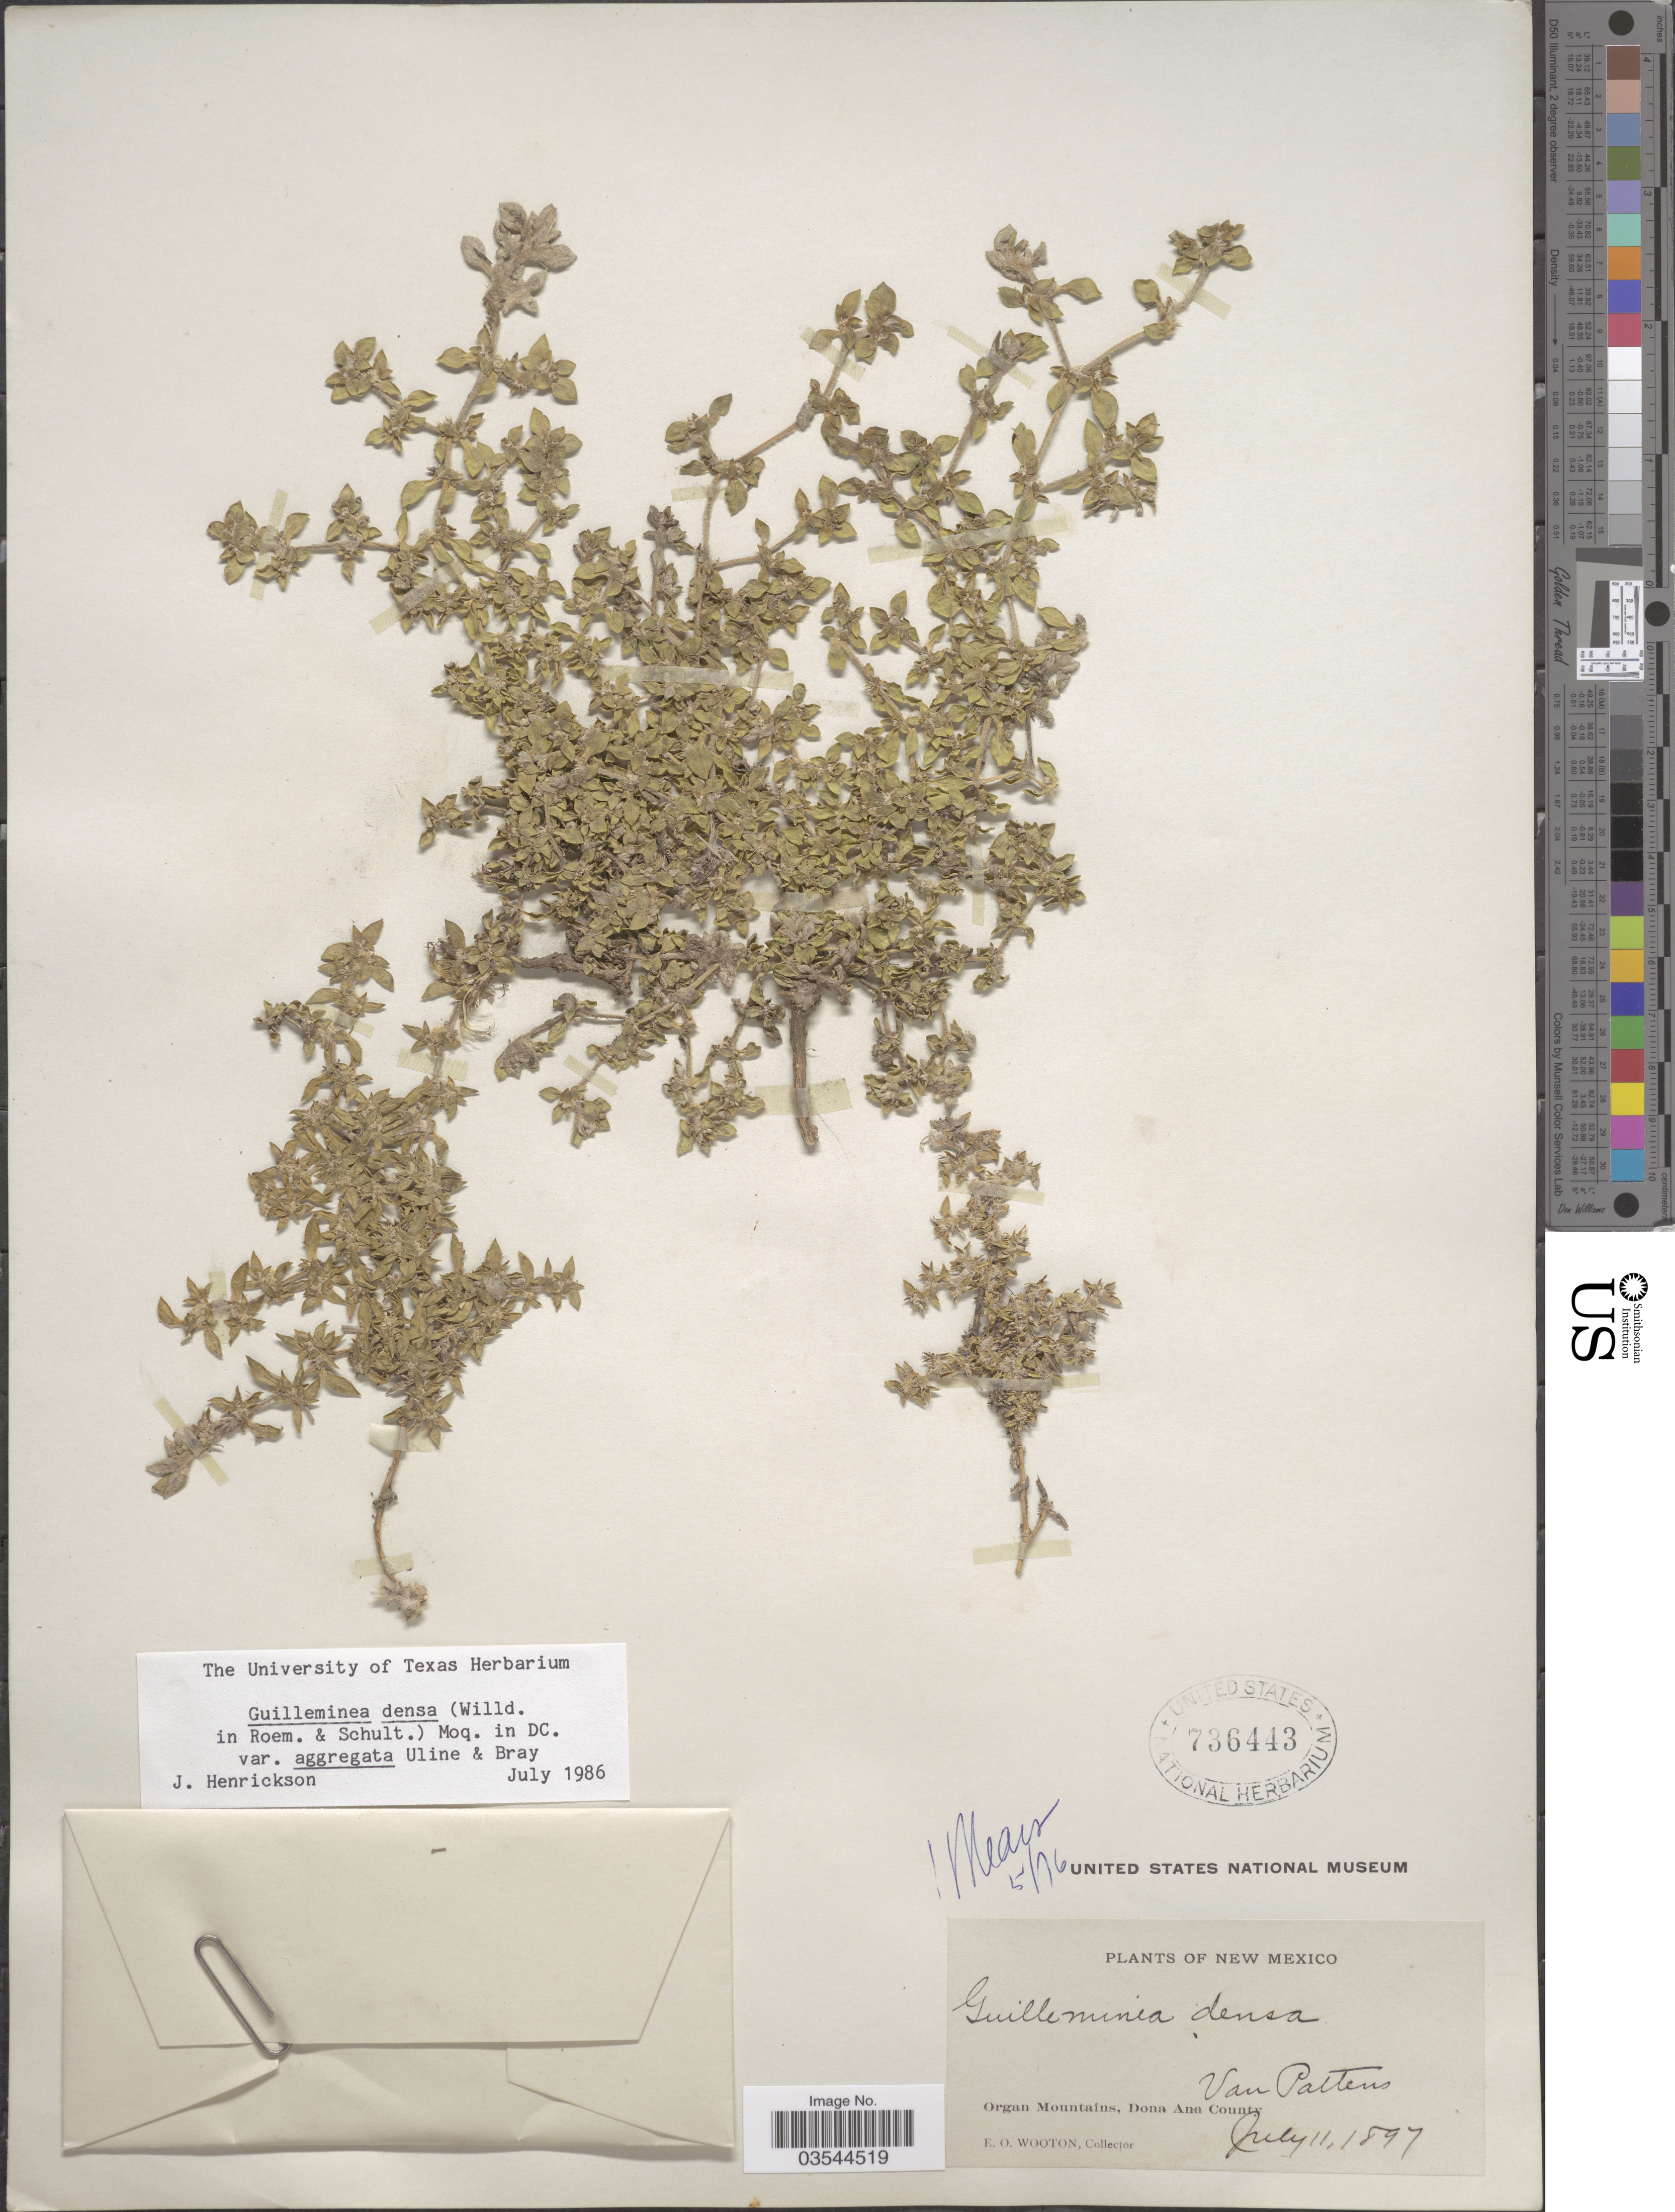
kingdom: Plantae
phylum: Tracheophyta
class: Magnoliopsida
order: Caryophyllales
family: Amaranthaceae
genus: Guilleminea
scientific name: Guilleminea densa var. aggregata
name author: Uline & W.L. Bray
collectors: E. O. Wooton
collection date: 1897-07-11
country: United States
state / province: New Mexico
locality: Organ Mountains, Dona Ana County. Van Pattens.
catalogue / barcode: US 736443